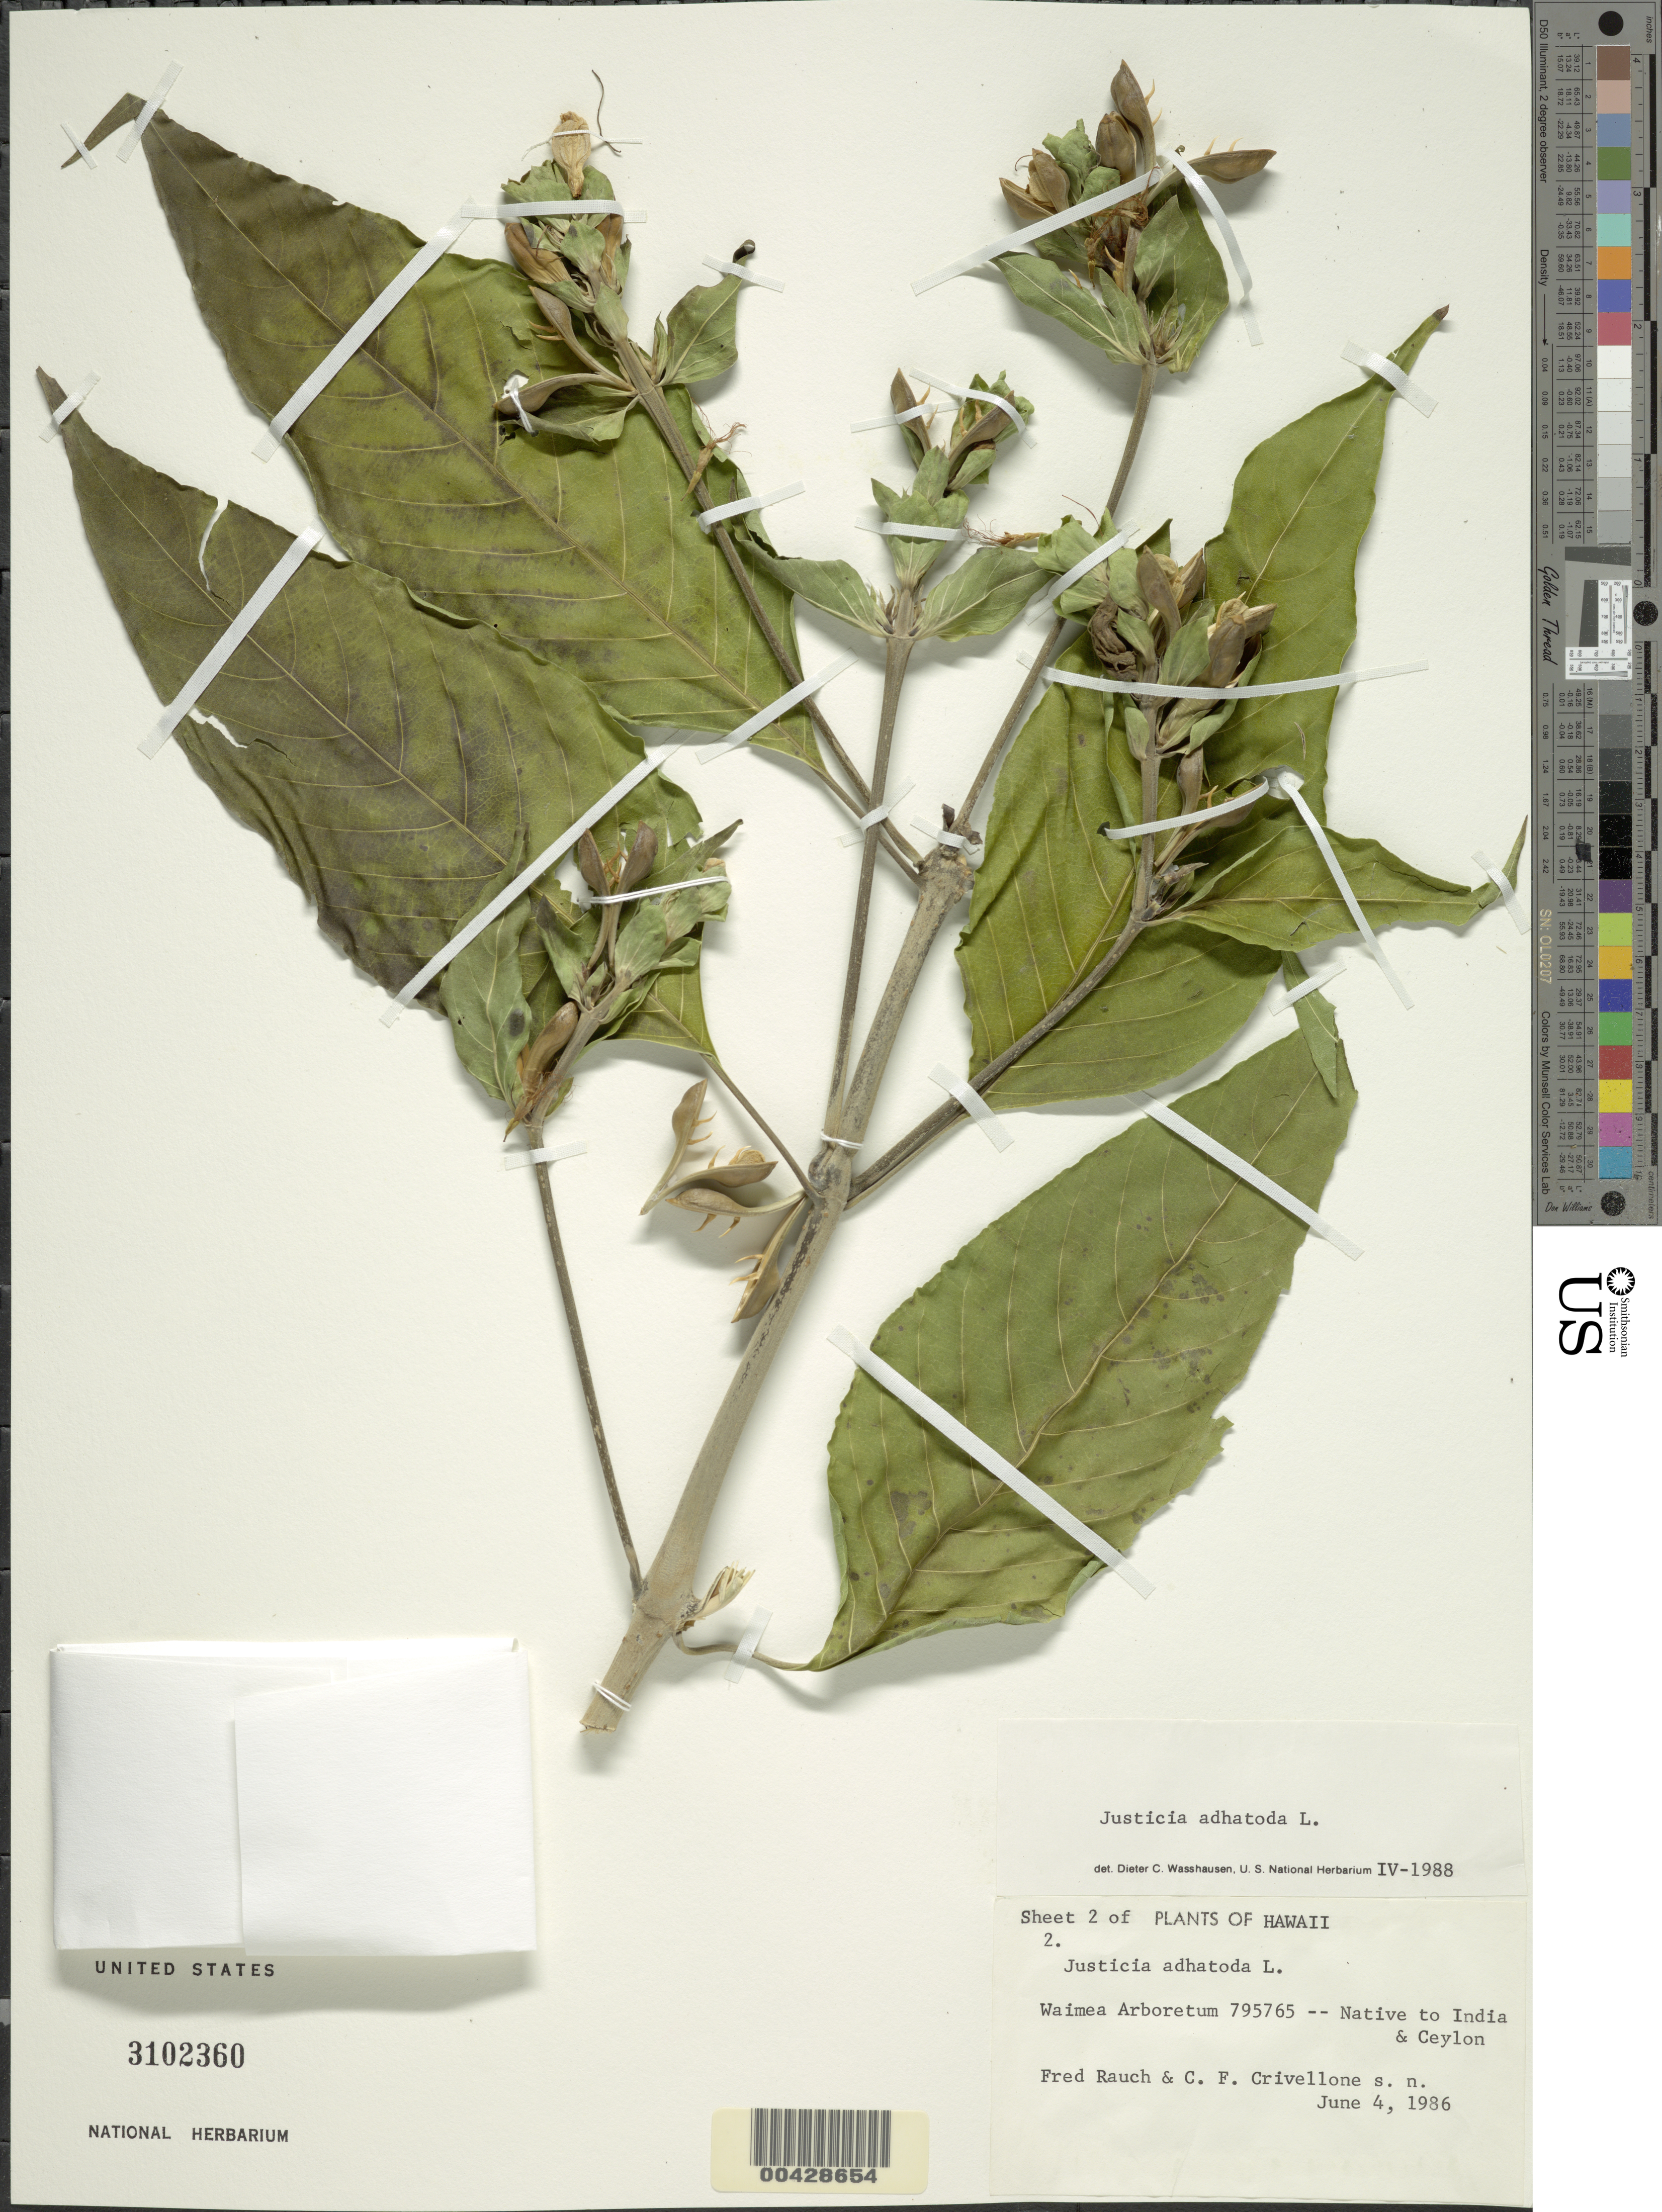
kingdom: Plantae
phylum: Tracheophyta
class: Magnoliopsida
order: Lamiales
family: Acanthaceae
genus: Justicia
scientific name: Justicia adhatoda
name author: L.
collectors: F. Rauch & C. Crivellone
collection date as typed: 4 Jun 1986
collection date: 1986-06-04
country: United States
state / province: Hawaii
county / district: Honolulu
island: Oahu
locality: Waimea Arboretum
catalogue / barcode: US 3102360